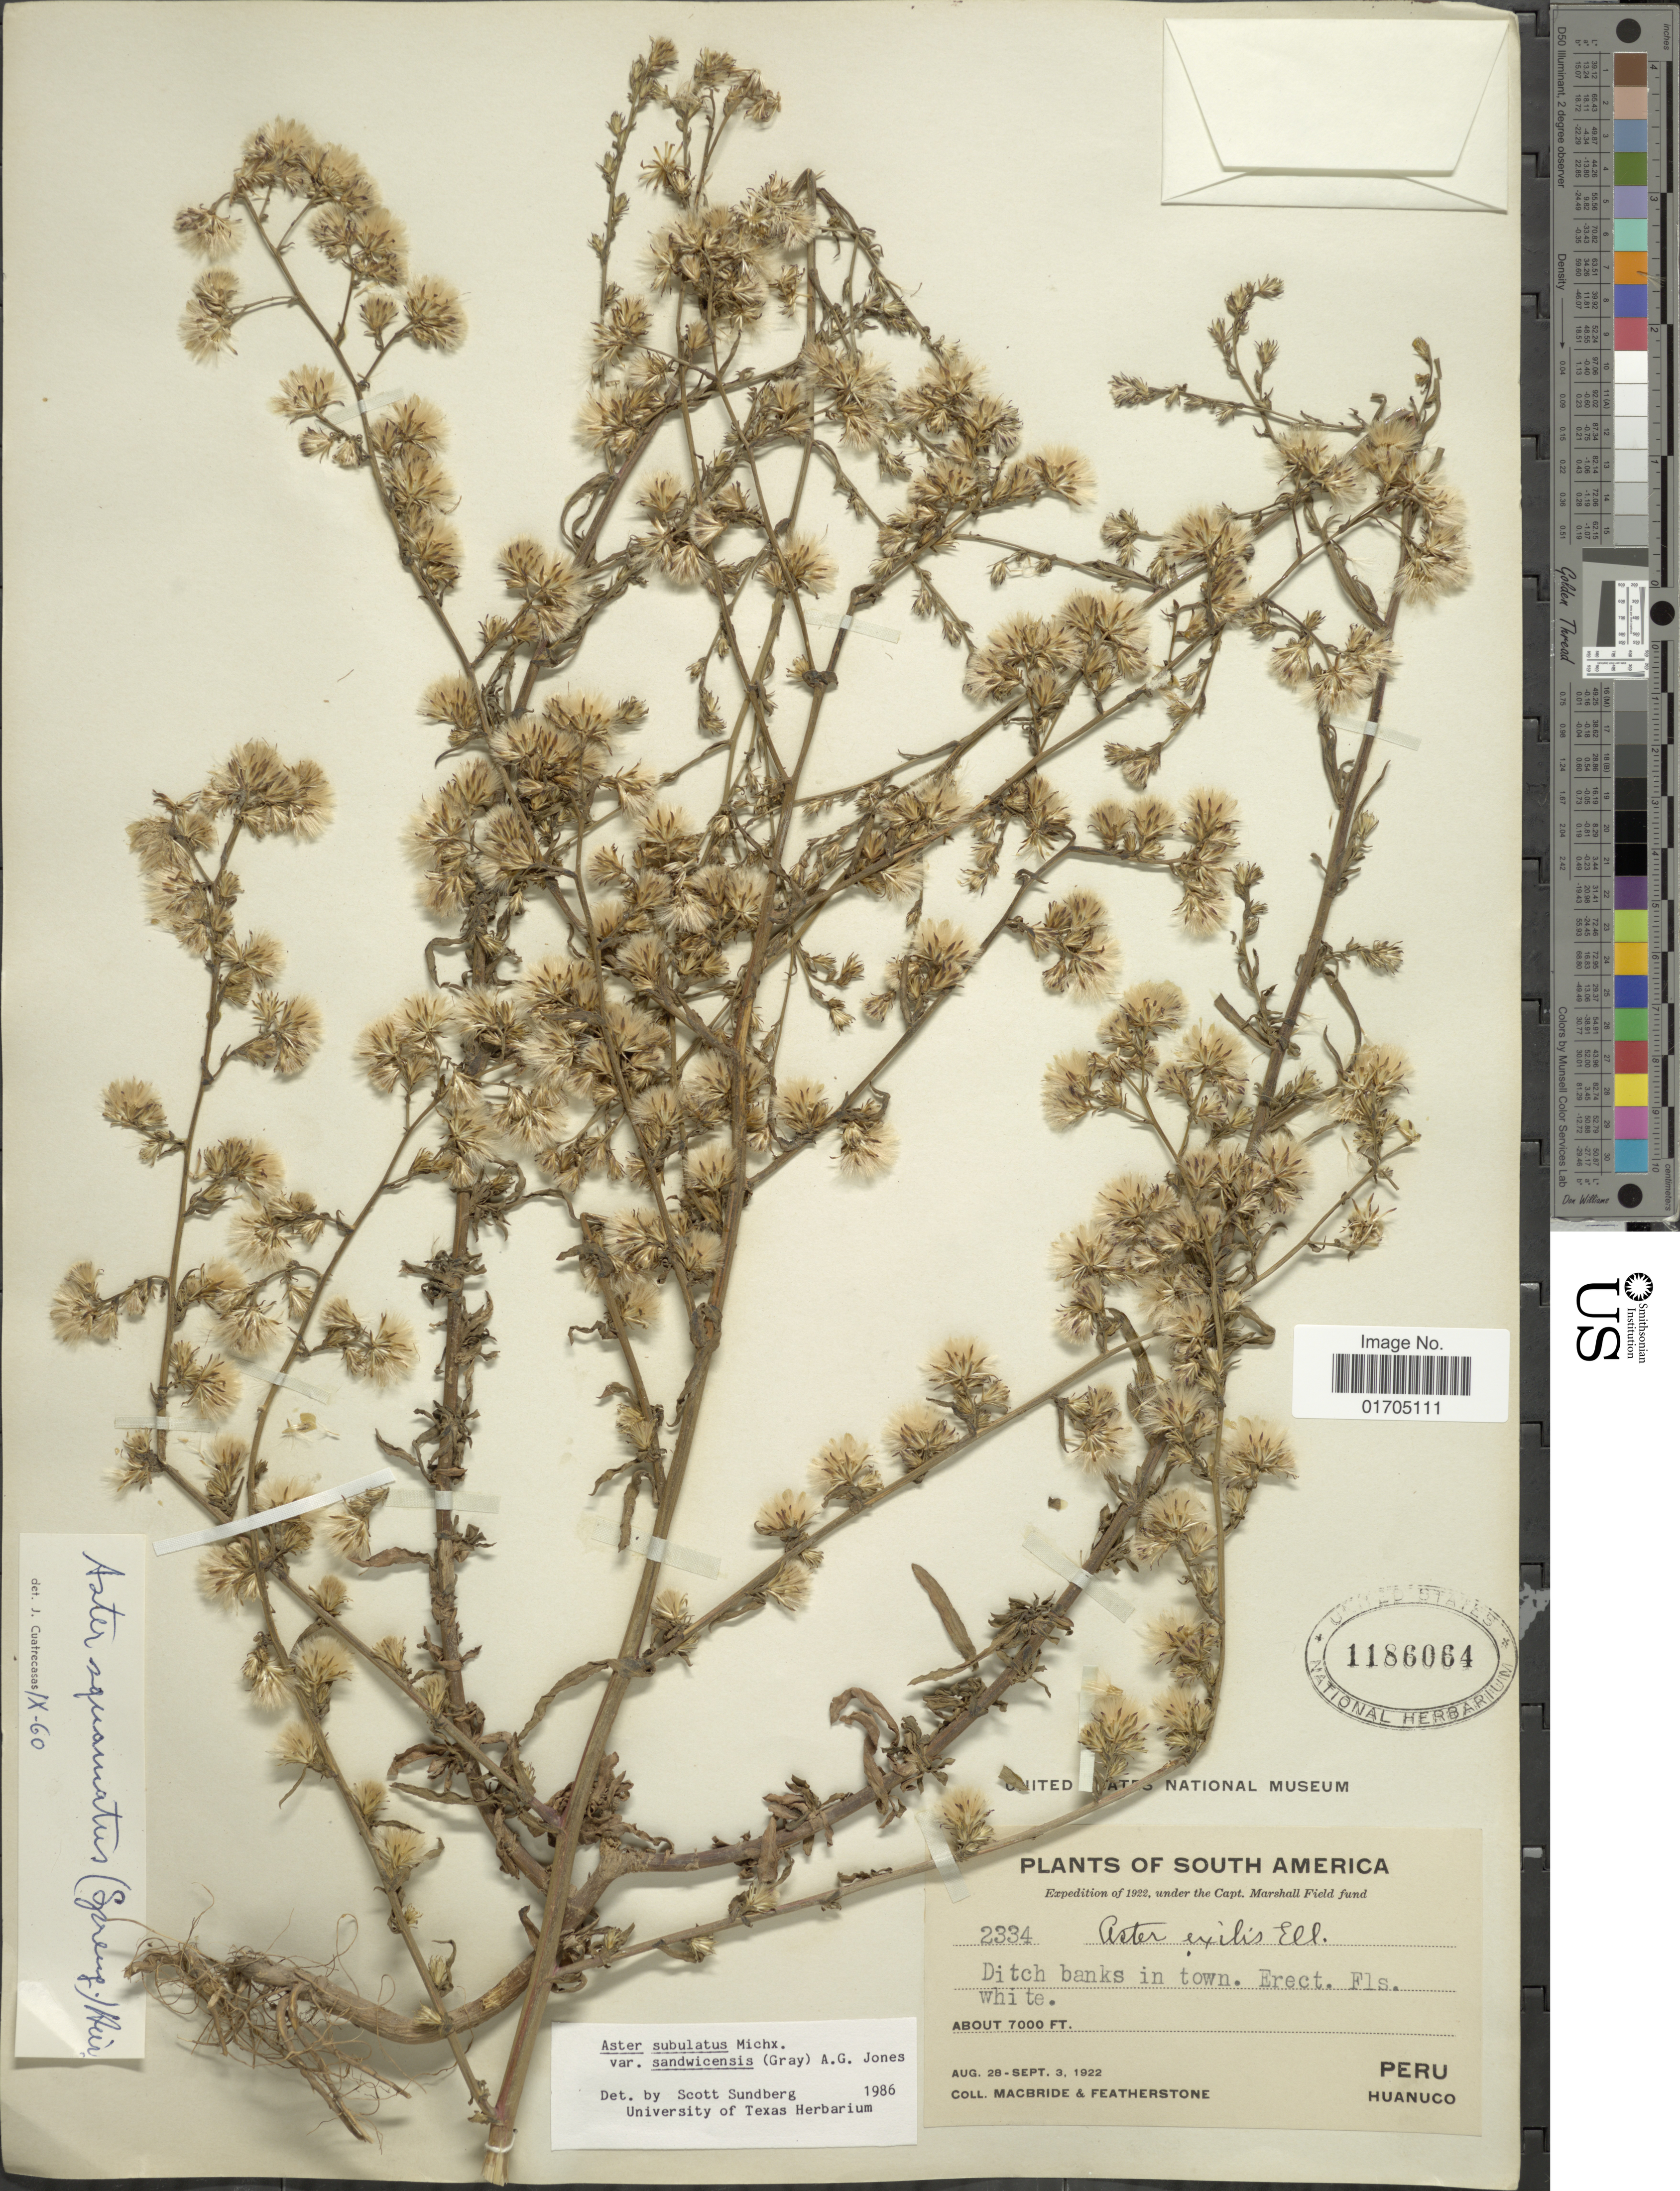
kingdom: Plantae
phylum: Tracheophyta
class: Magnoliopsida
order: Asterales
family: Asteraceae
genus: Symphyotrichum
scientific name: Symphyotrichum subulatum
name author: (Michx.) G.L. Nesom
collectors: Macbride, -- & -. Featherstone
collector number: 2334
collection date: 1922-08-28/1922-09-03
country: Peru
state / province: Huánuco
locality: Ditch banks in town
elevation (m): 2134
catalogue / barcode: US 1186064